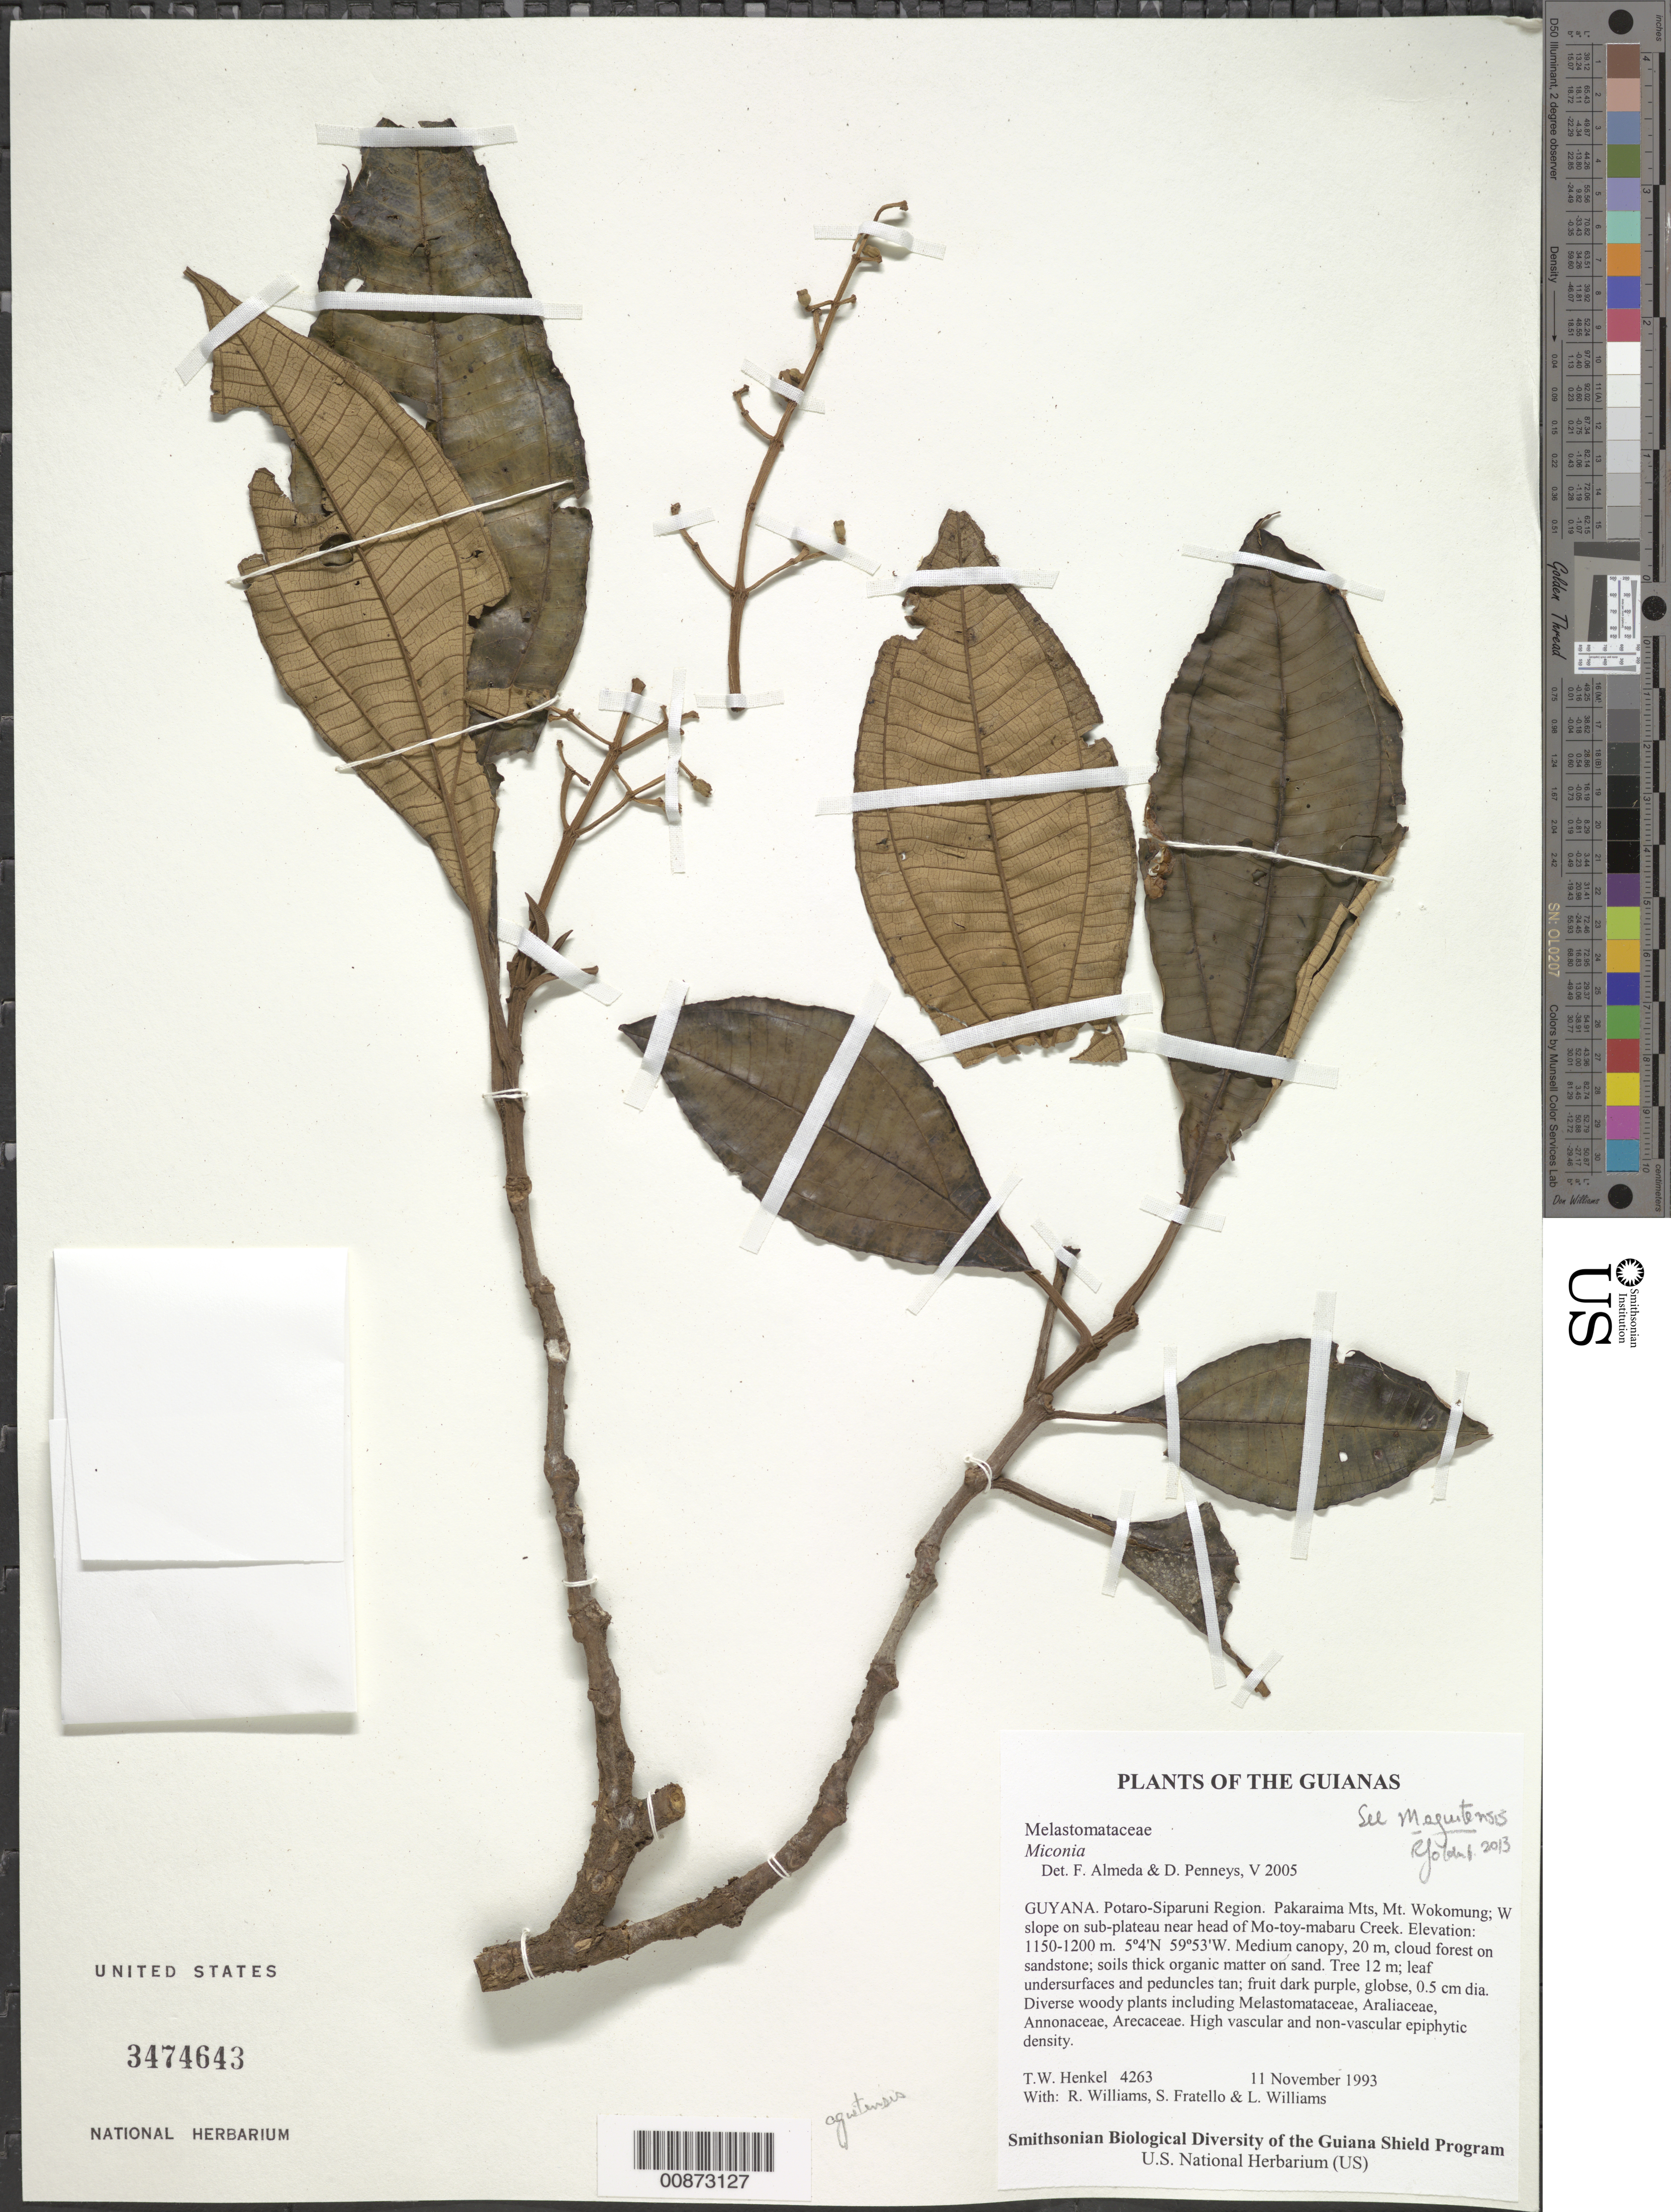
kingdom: Plantae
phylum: Tracheophyta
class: Magnoliopsida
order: Myrtales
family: Melastomataceae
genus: Miconia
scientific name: Miconia sp.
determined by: Almeda, F.; Penneys, D. S.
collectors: T. Henkel, R. Williams, S. Fratello & L. Williams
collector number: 4263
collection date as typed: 11 November 1993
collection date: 1993-11-11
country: Guyana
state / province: Potaro-Siparuni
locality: Pakaraima Mts, Mt. Wokomung; W slope on sub-plateau near head of Mo-toy-mabaru Creek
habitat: Medium canopy, 20 m, cloud forest on sandstone; soils thick organic matter on sand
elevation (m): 1150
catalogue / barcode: US 3474643